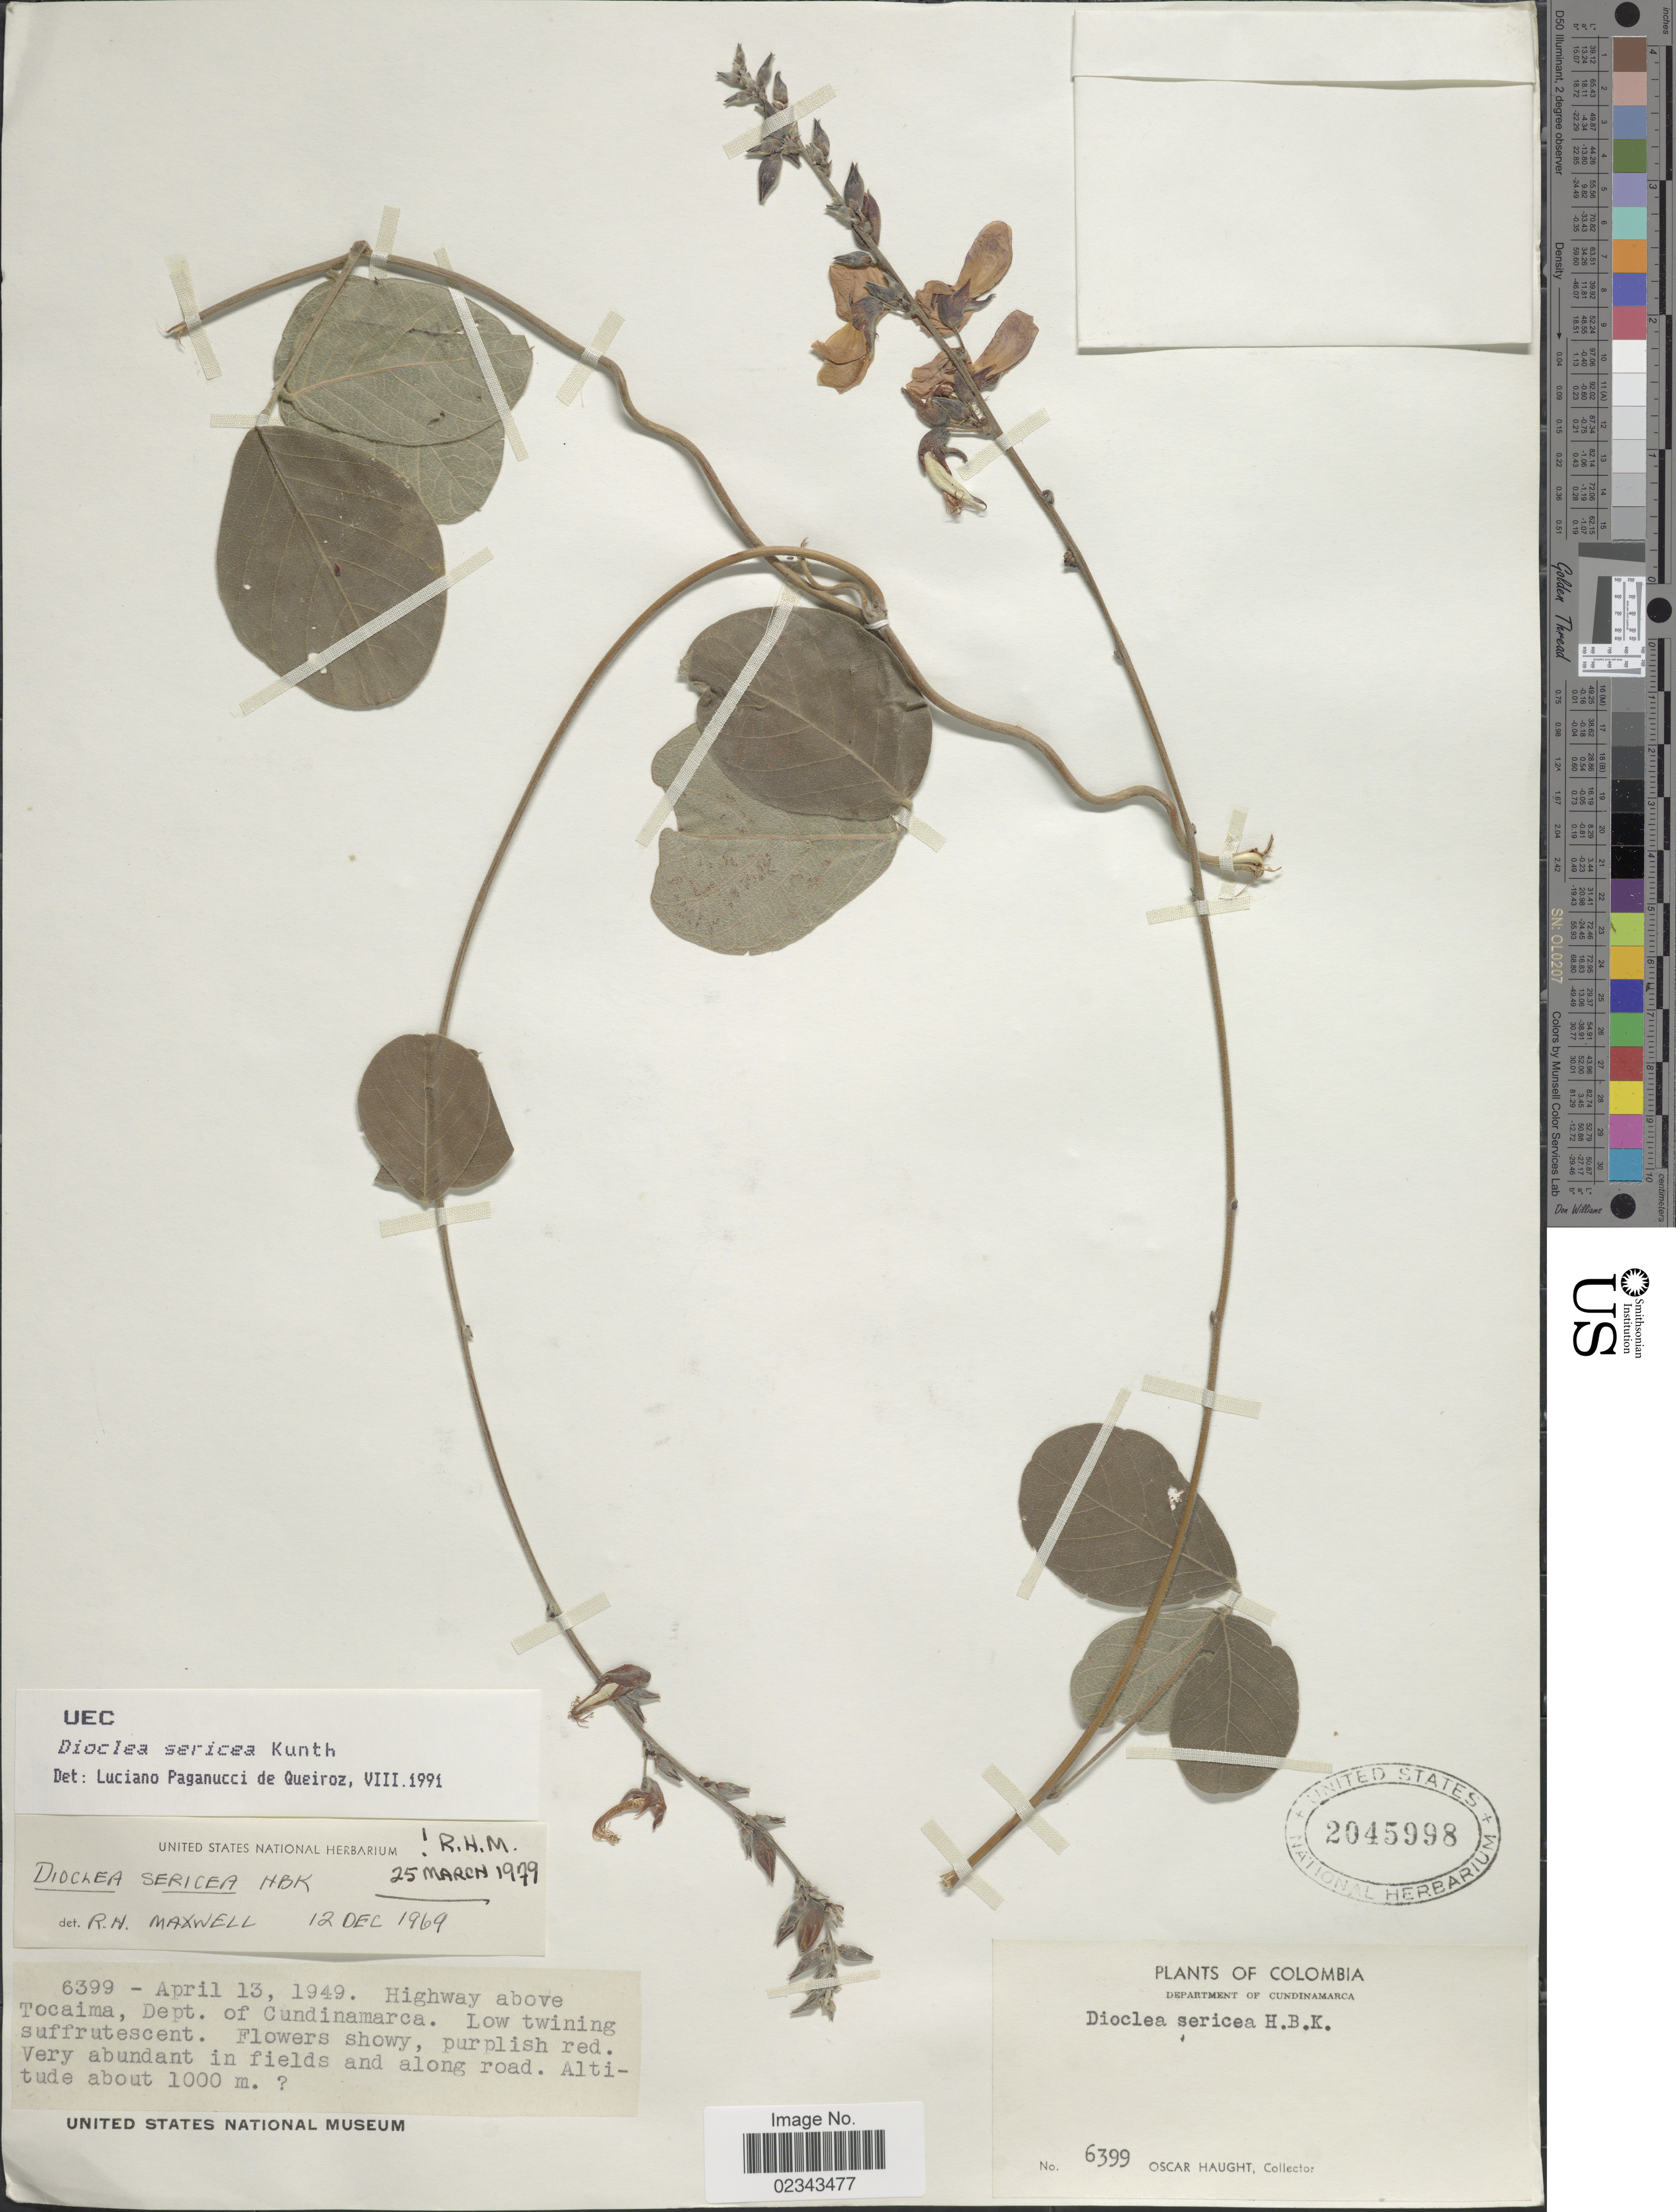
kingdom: Plantae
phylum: Tracheophyta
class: Magnoliopsida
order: Fabales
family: Fabaceae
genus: Dioclea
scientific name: Dioclea sericea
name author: Kunth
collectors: O. L. Haught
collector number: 6399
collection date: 1949-04-13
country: Colombia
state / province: Cundinamarca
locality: Highway above Tocaima, low twining suffrutescent, very abundant in fields and along road.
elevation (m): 1000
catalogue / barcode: US 2045998